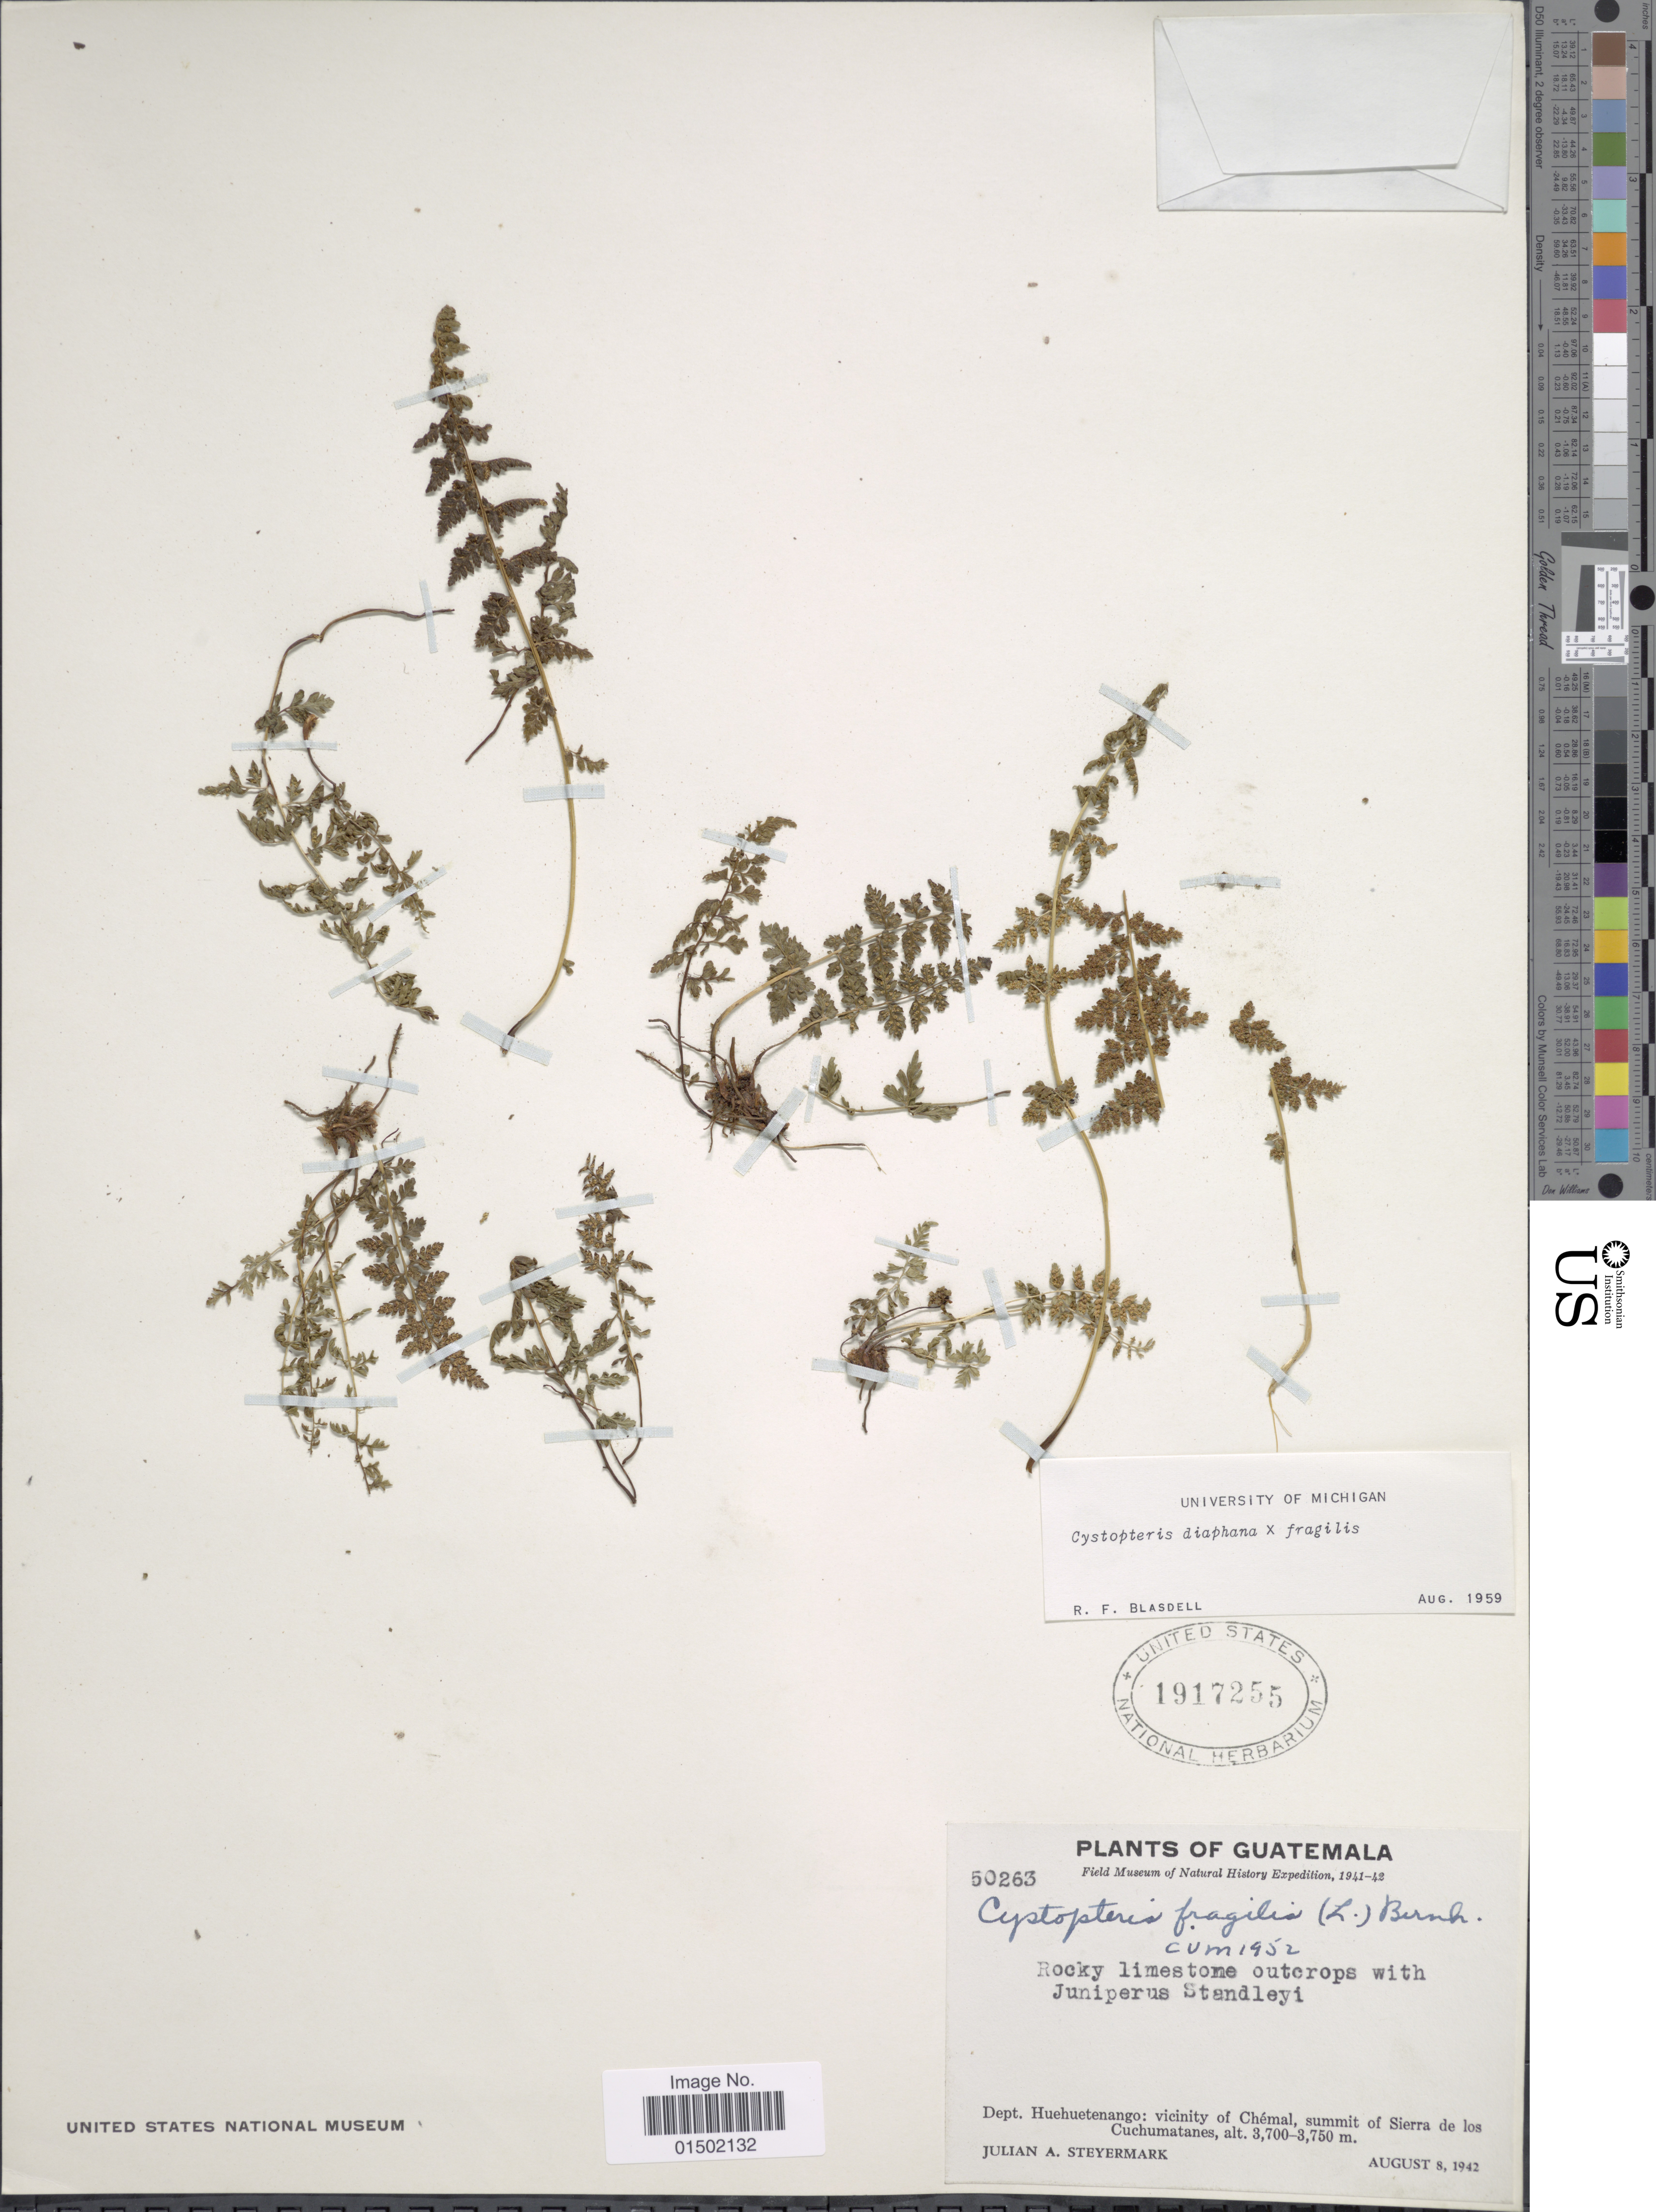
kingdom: Plantae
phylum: Tracheophyta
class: Polypodiopsida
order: Polypodiales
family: Cystopteridaceae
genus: Cystopteris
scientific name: Cystopteris diaphana x C. fragilis (L.) Bernh.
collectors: J. Steyermark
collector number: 50263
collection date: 1942-08-08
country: Guatemala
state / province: Huehuetenango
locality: Vicinity of Chemal, summit of Sierra de los Cuchumatanes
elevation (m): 3700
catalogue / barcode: US 1917255